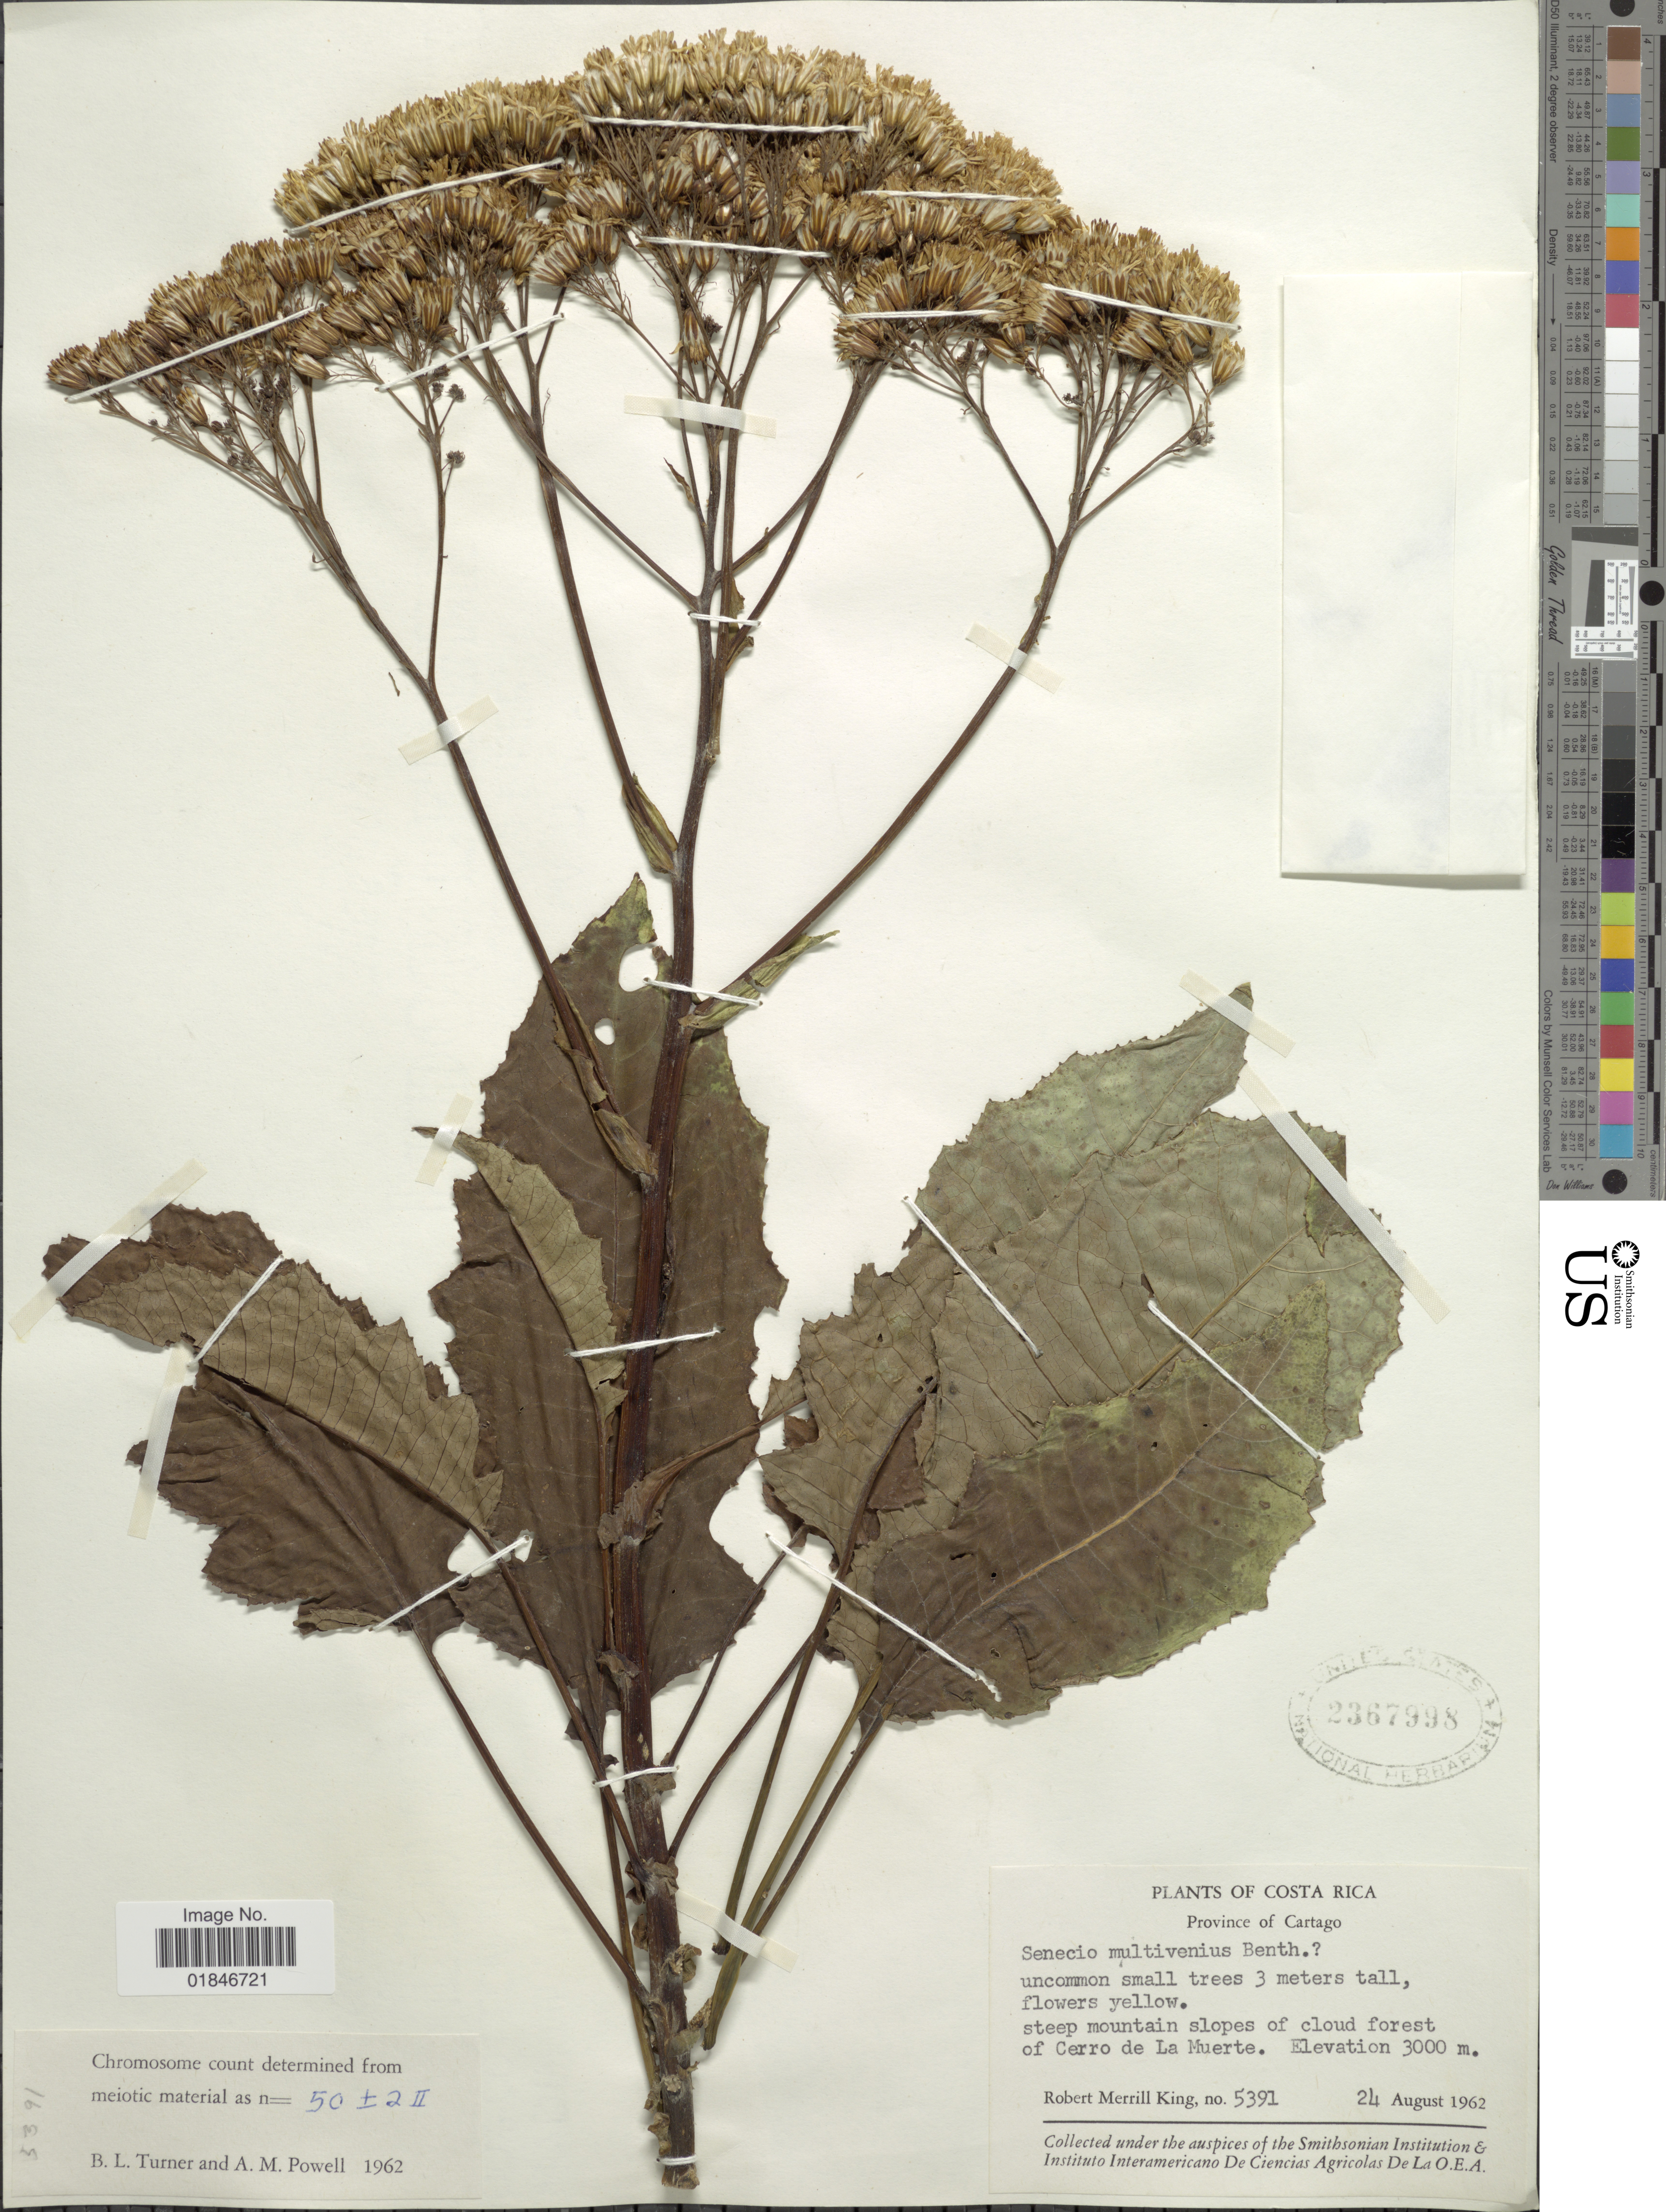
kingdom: Plantae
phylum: Tracheophyta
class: Magnoliopsida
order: Asterales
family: Asteraceae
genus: Jessea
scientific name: Jessea multivenia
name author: (Benth.) H. Rob. & Cuatrec.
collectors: R. M. King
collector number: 5391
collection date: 1962-08-24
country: Costa Rica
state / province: Cartago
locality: Province of Cartago. Steep mountain slope of cloud forest of Cerro de La Muerte.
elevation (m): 3000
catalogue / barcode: US 2367998